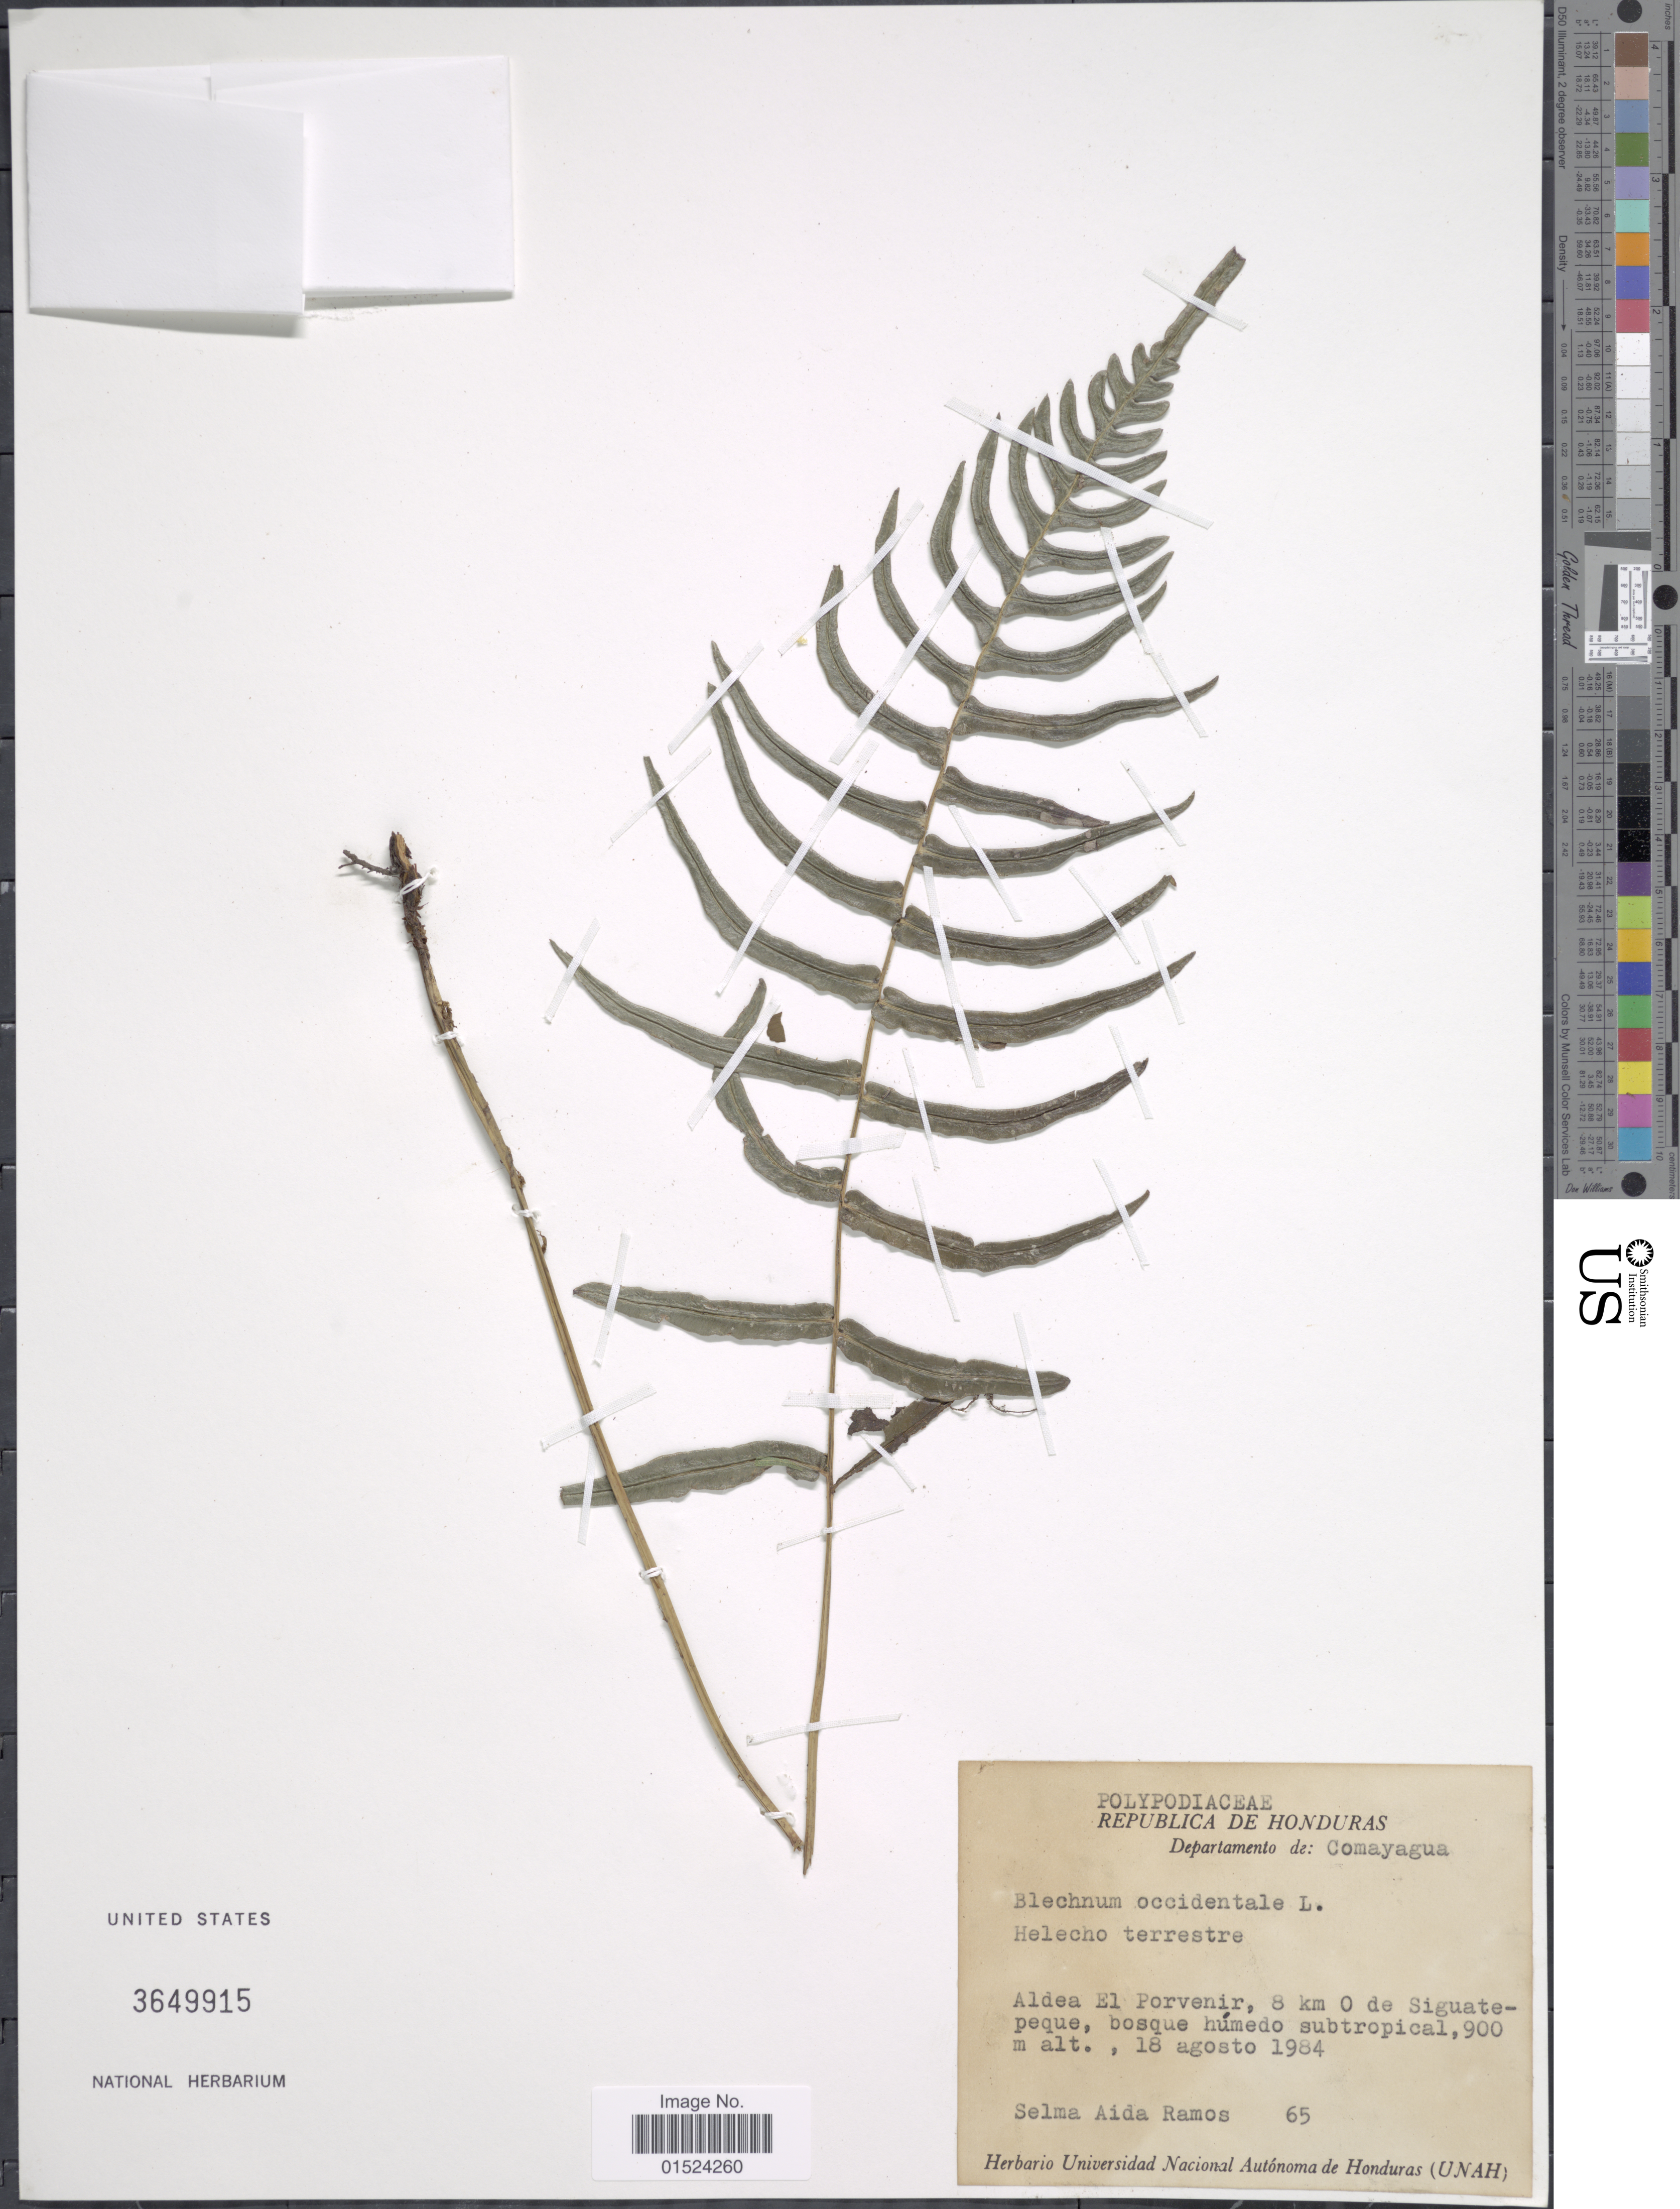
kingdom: Plantae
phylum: Tracheophyta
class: Polypodiopsida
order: Polypodiales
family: Blechnaceae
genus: Blechnum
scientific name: Blechnum occidentale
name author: L.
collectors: S. A. Ramos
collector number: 65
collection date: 1984-08-18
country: Honduras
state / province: Comayagua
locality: Aldea El Porvenir, 8 km O de Siguatepeque, bosque húmedo subtropical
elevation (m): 900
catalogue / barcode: US 3649915